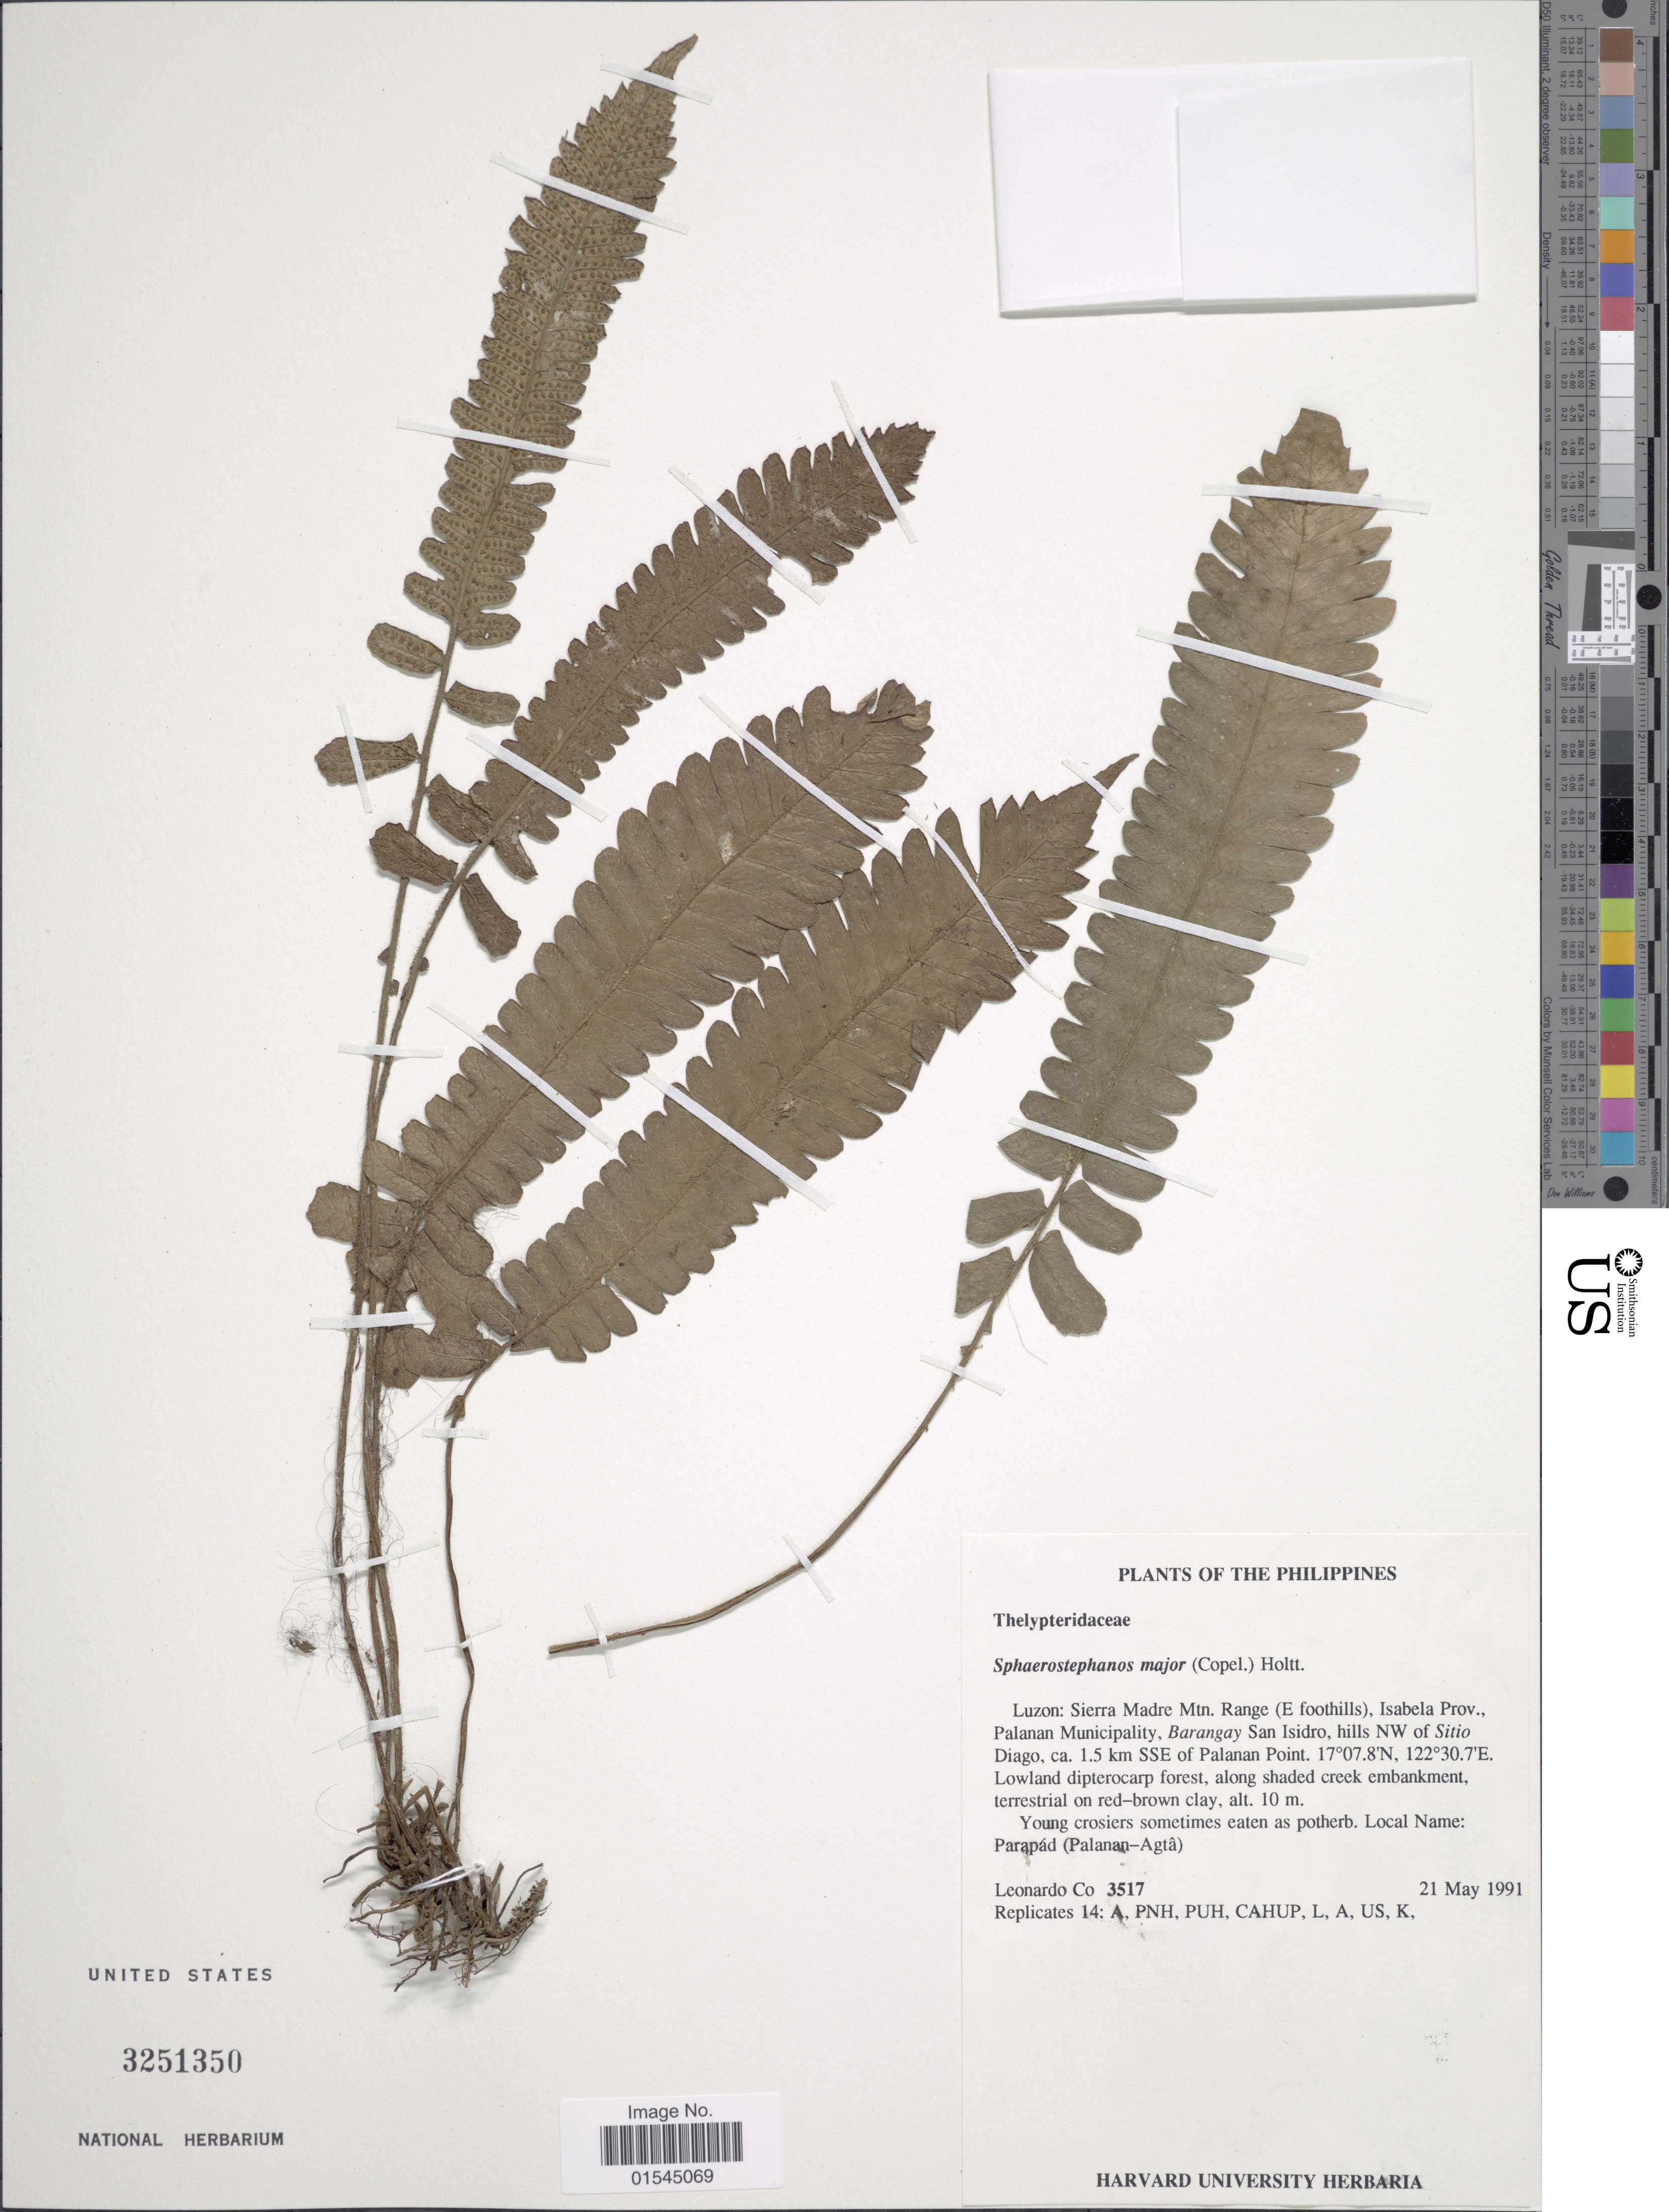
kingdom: Plantae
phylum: Tracheophyta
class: Polypodiopsida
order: Polypodiales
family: Thelypteridaceae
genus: Sphaerostephanos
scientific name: Sphaerostephanos major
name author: (Copel.) Holttum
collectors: L. Co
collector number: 3517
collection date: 1991-05-21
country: Philippines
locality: Luzon: Sierra Madre Mtn. Range (E foothills), Isabela Prov., Palanan Municipality, Barangay San Isidro, hills NW of Sitio Diago, ca. 1.5 km SSE of Palanan Point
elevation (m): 10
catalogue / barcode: US 3251350